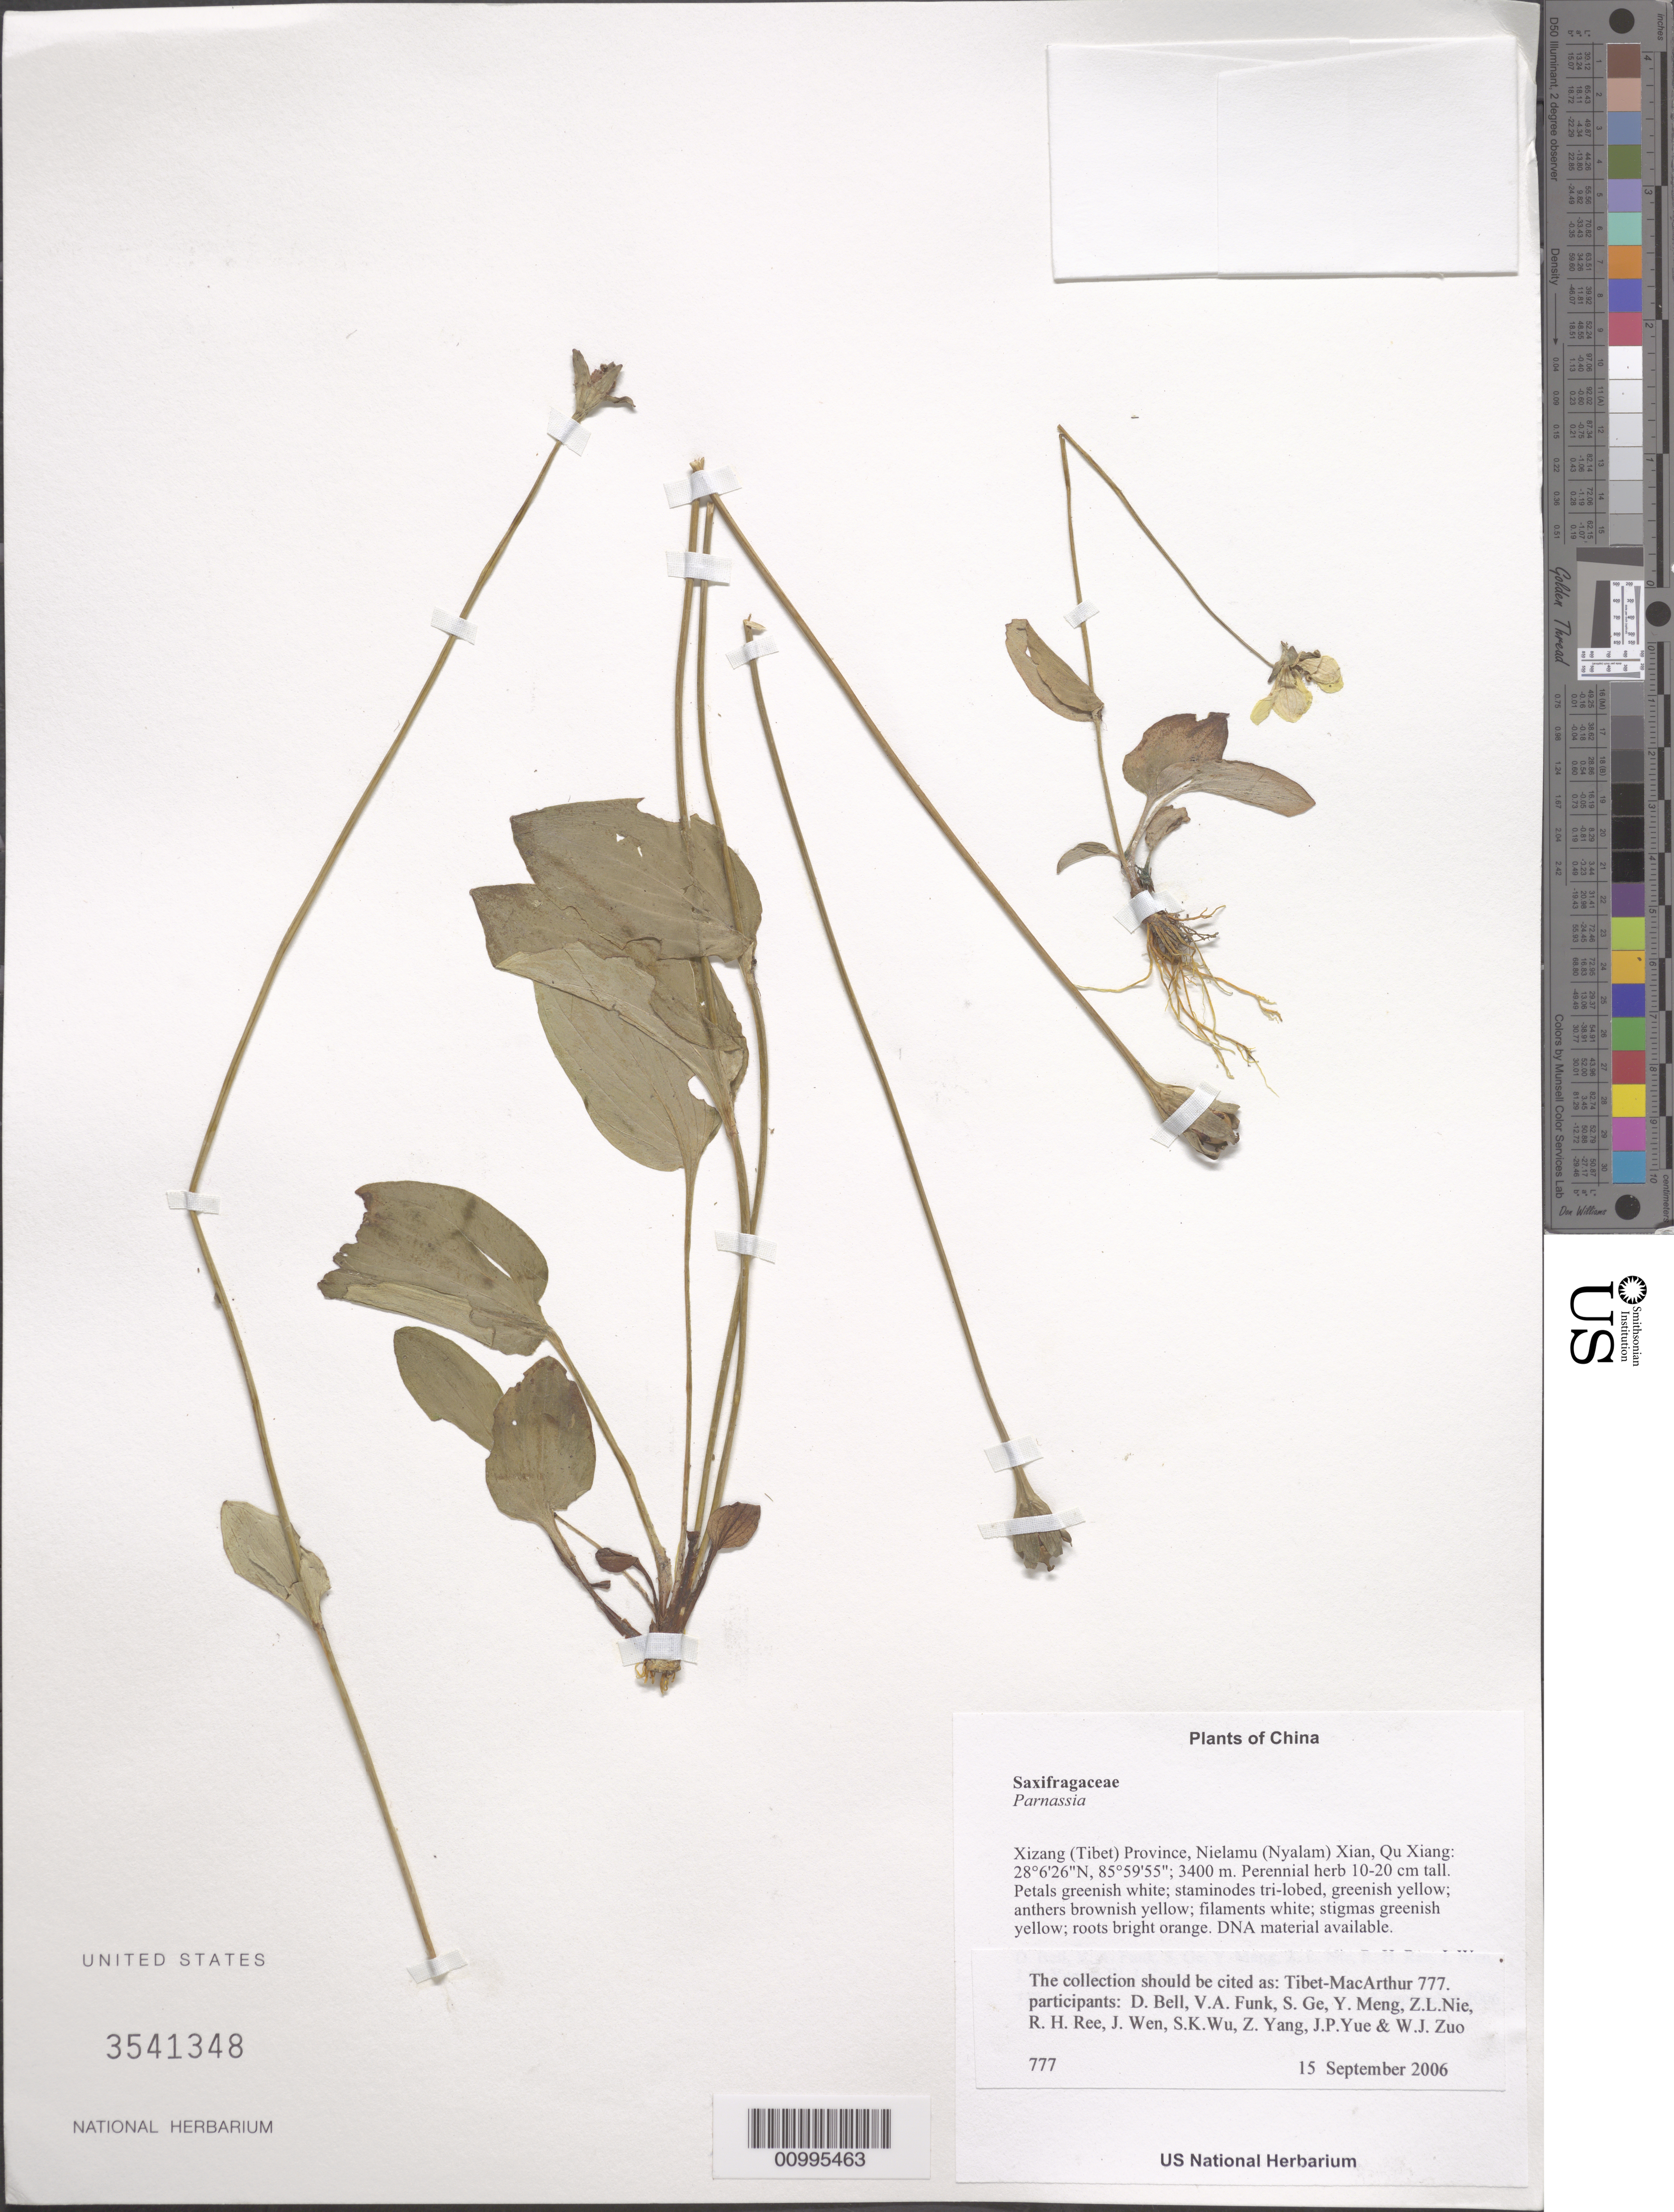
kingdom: Plantae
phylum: Tracheophyta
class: Magnoliopsida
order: Celastrales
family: Parnassiaceae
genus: Parnassia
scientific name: Parnassia sp.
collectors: Tibet-MacArthur, D. A. Bell, V. Funk, S. Ge, Y. Meng, Z. Nie, R. Ree, J. Wen, J. Yue & W. Zuo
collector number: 777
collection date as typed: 15 Sep 2006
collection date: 2006-09-15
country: China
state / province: Xizang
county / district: Nielamu (Nyalam) Xian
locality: Qu Xiang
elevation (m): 3400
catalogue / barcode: US 3541348